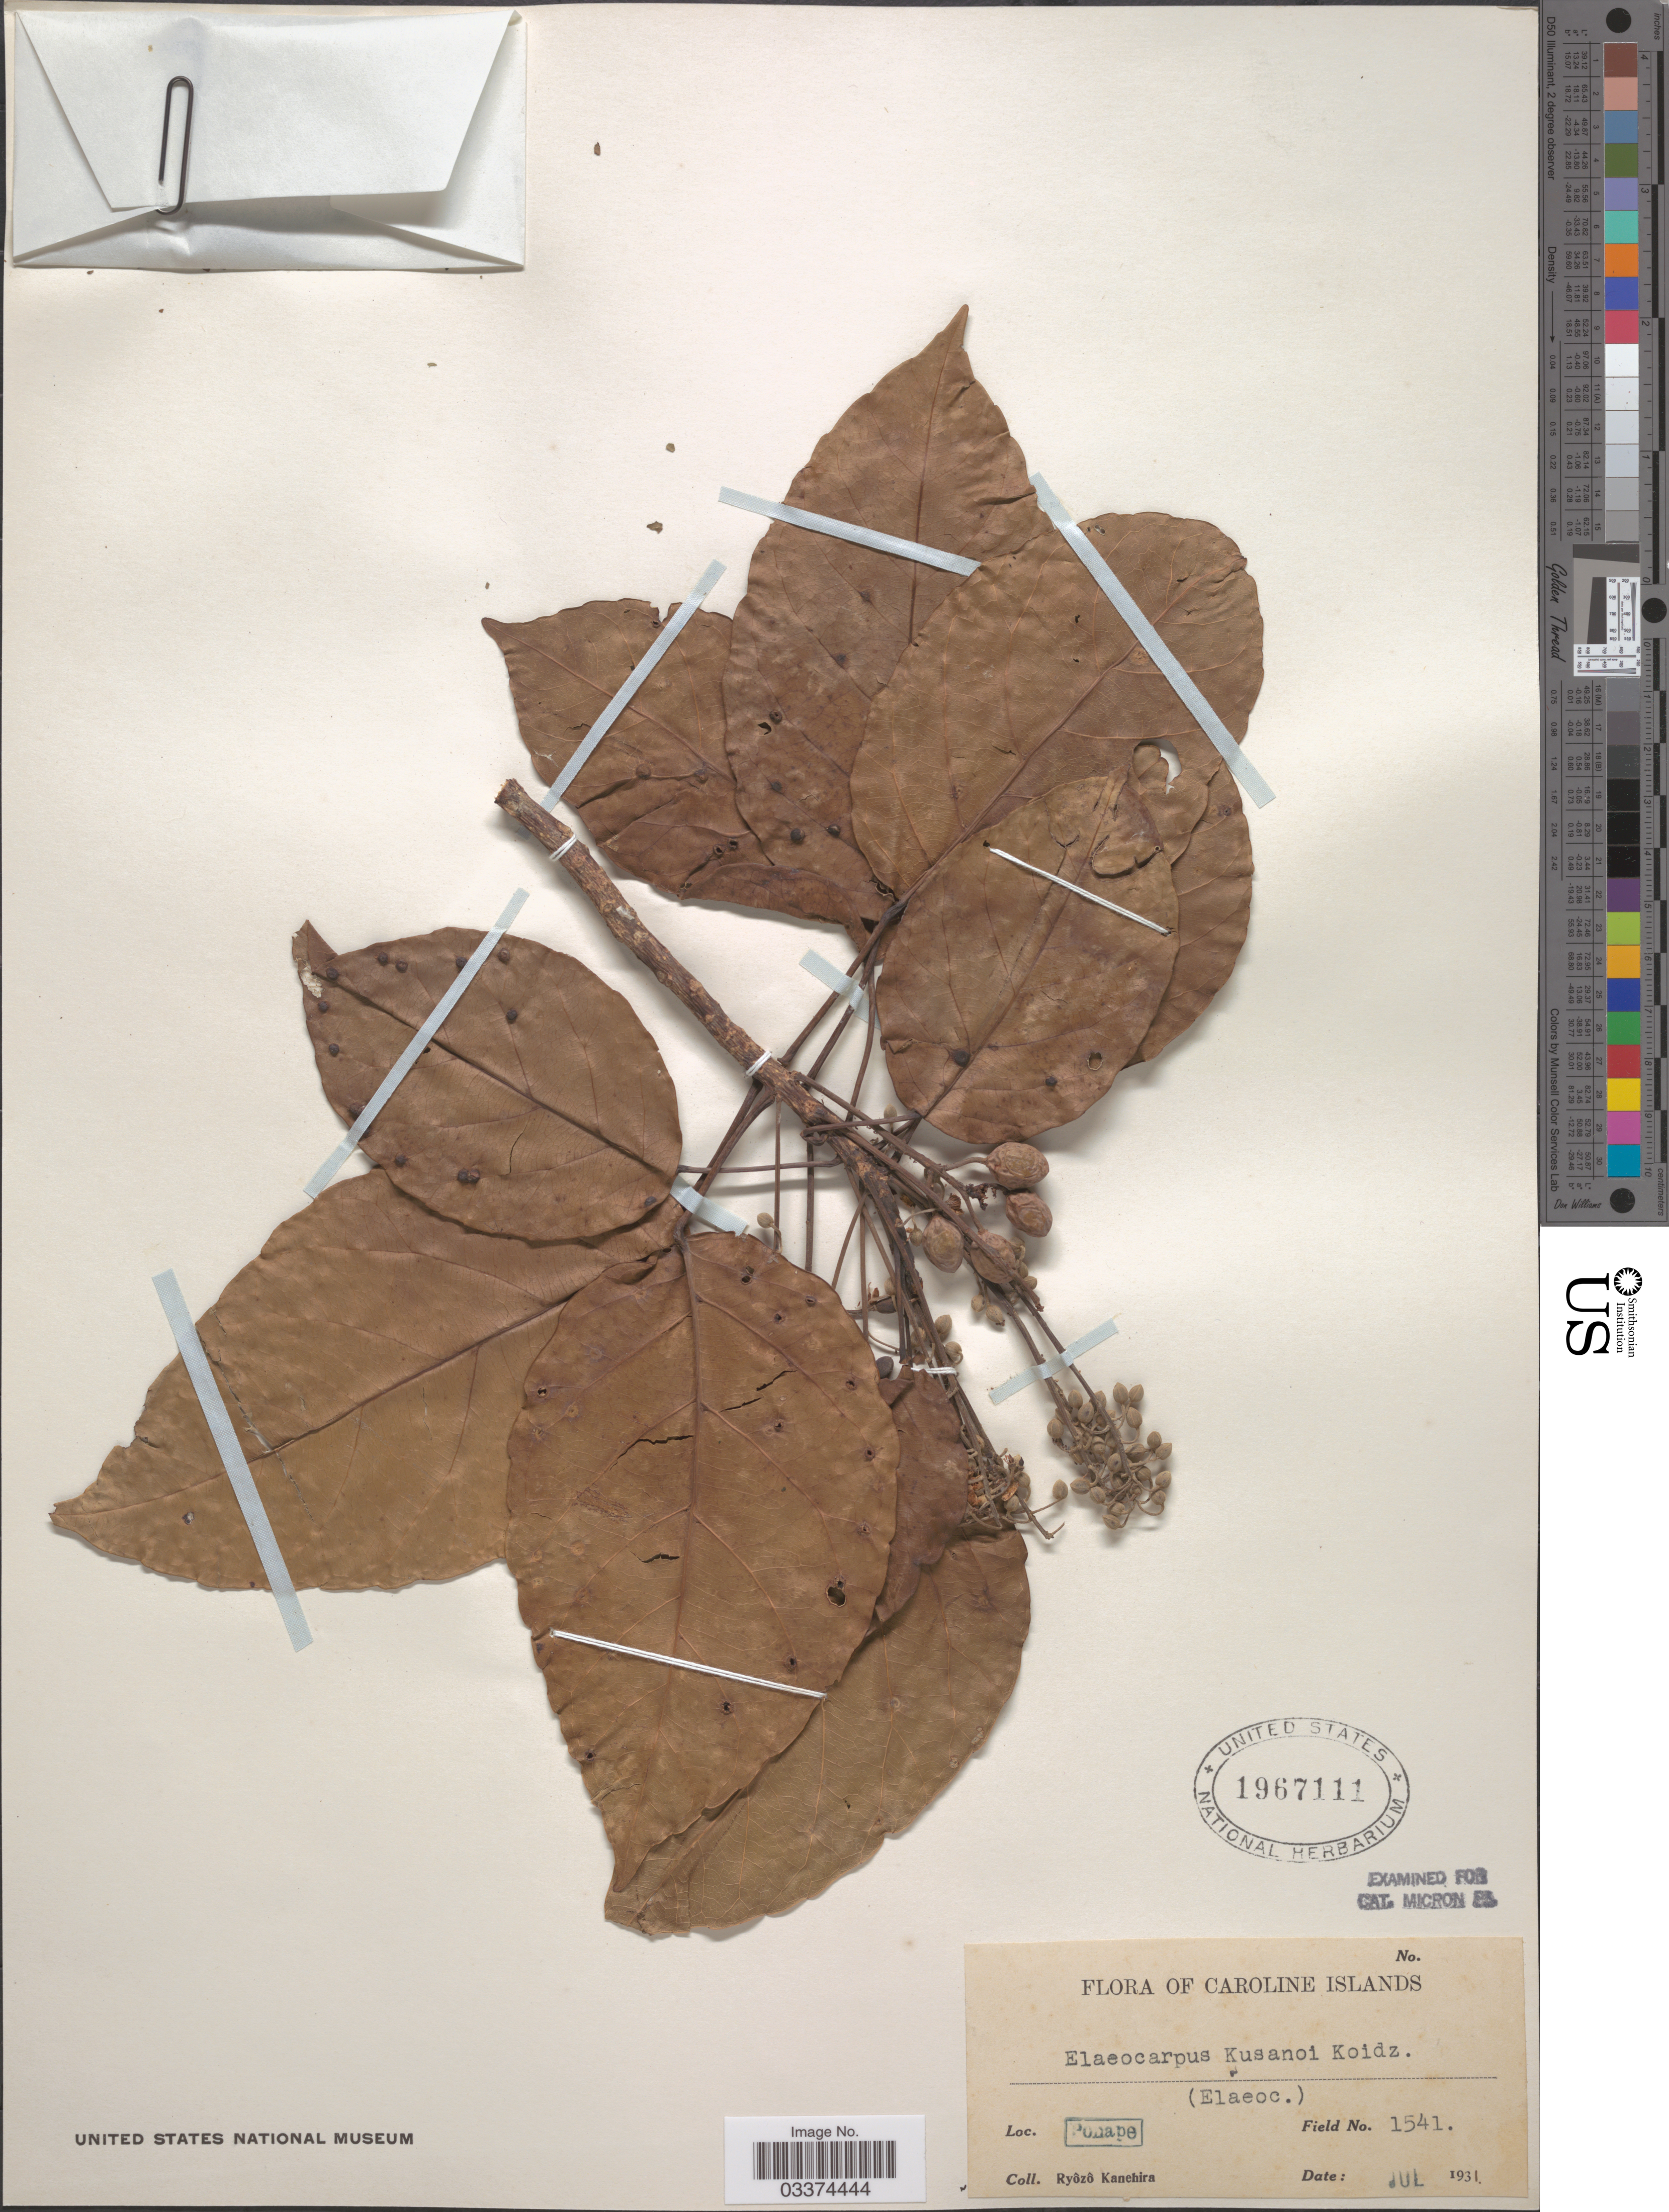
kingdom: Plantae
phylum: Tracheophyta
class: Magnoliopsida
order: Oxalidales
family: Elaeocarpaceae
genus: Elaeocarpus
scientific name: Elaeocarpus kusanoi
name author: Koidz.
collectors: R. Kanehira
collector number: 1541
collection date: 1931-07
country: Micronesia, Federated States of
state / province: Pohnpei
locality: Caroline Islands, Ponape.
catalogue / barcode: US 1967111